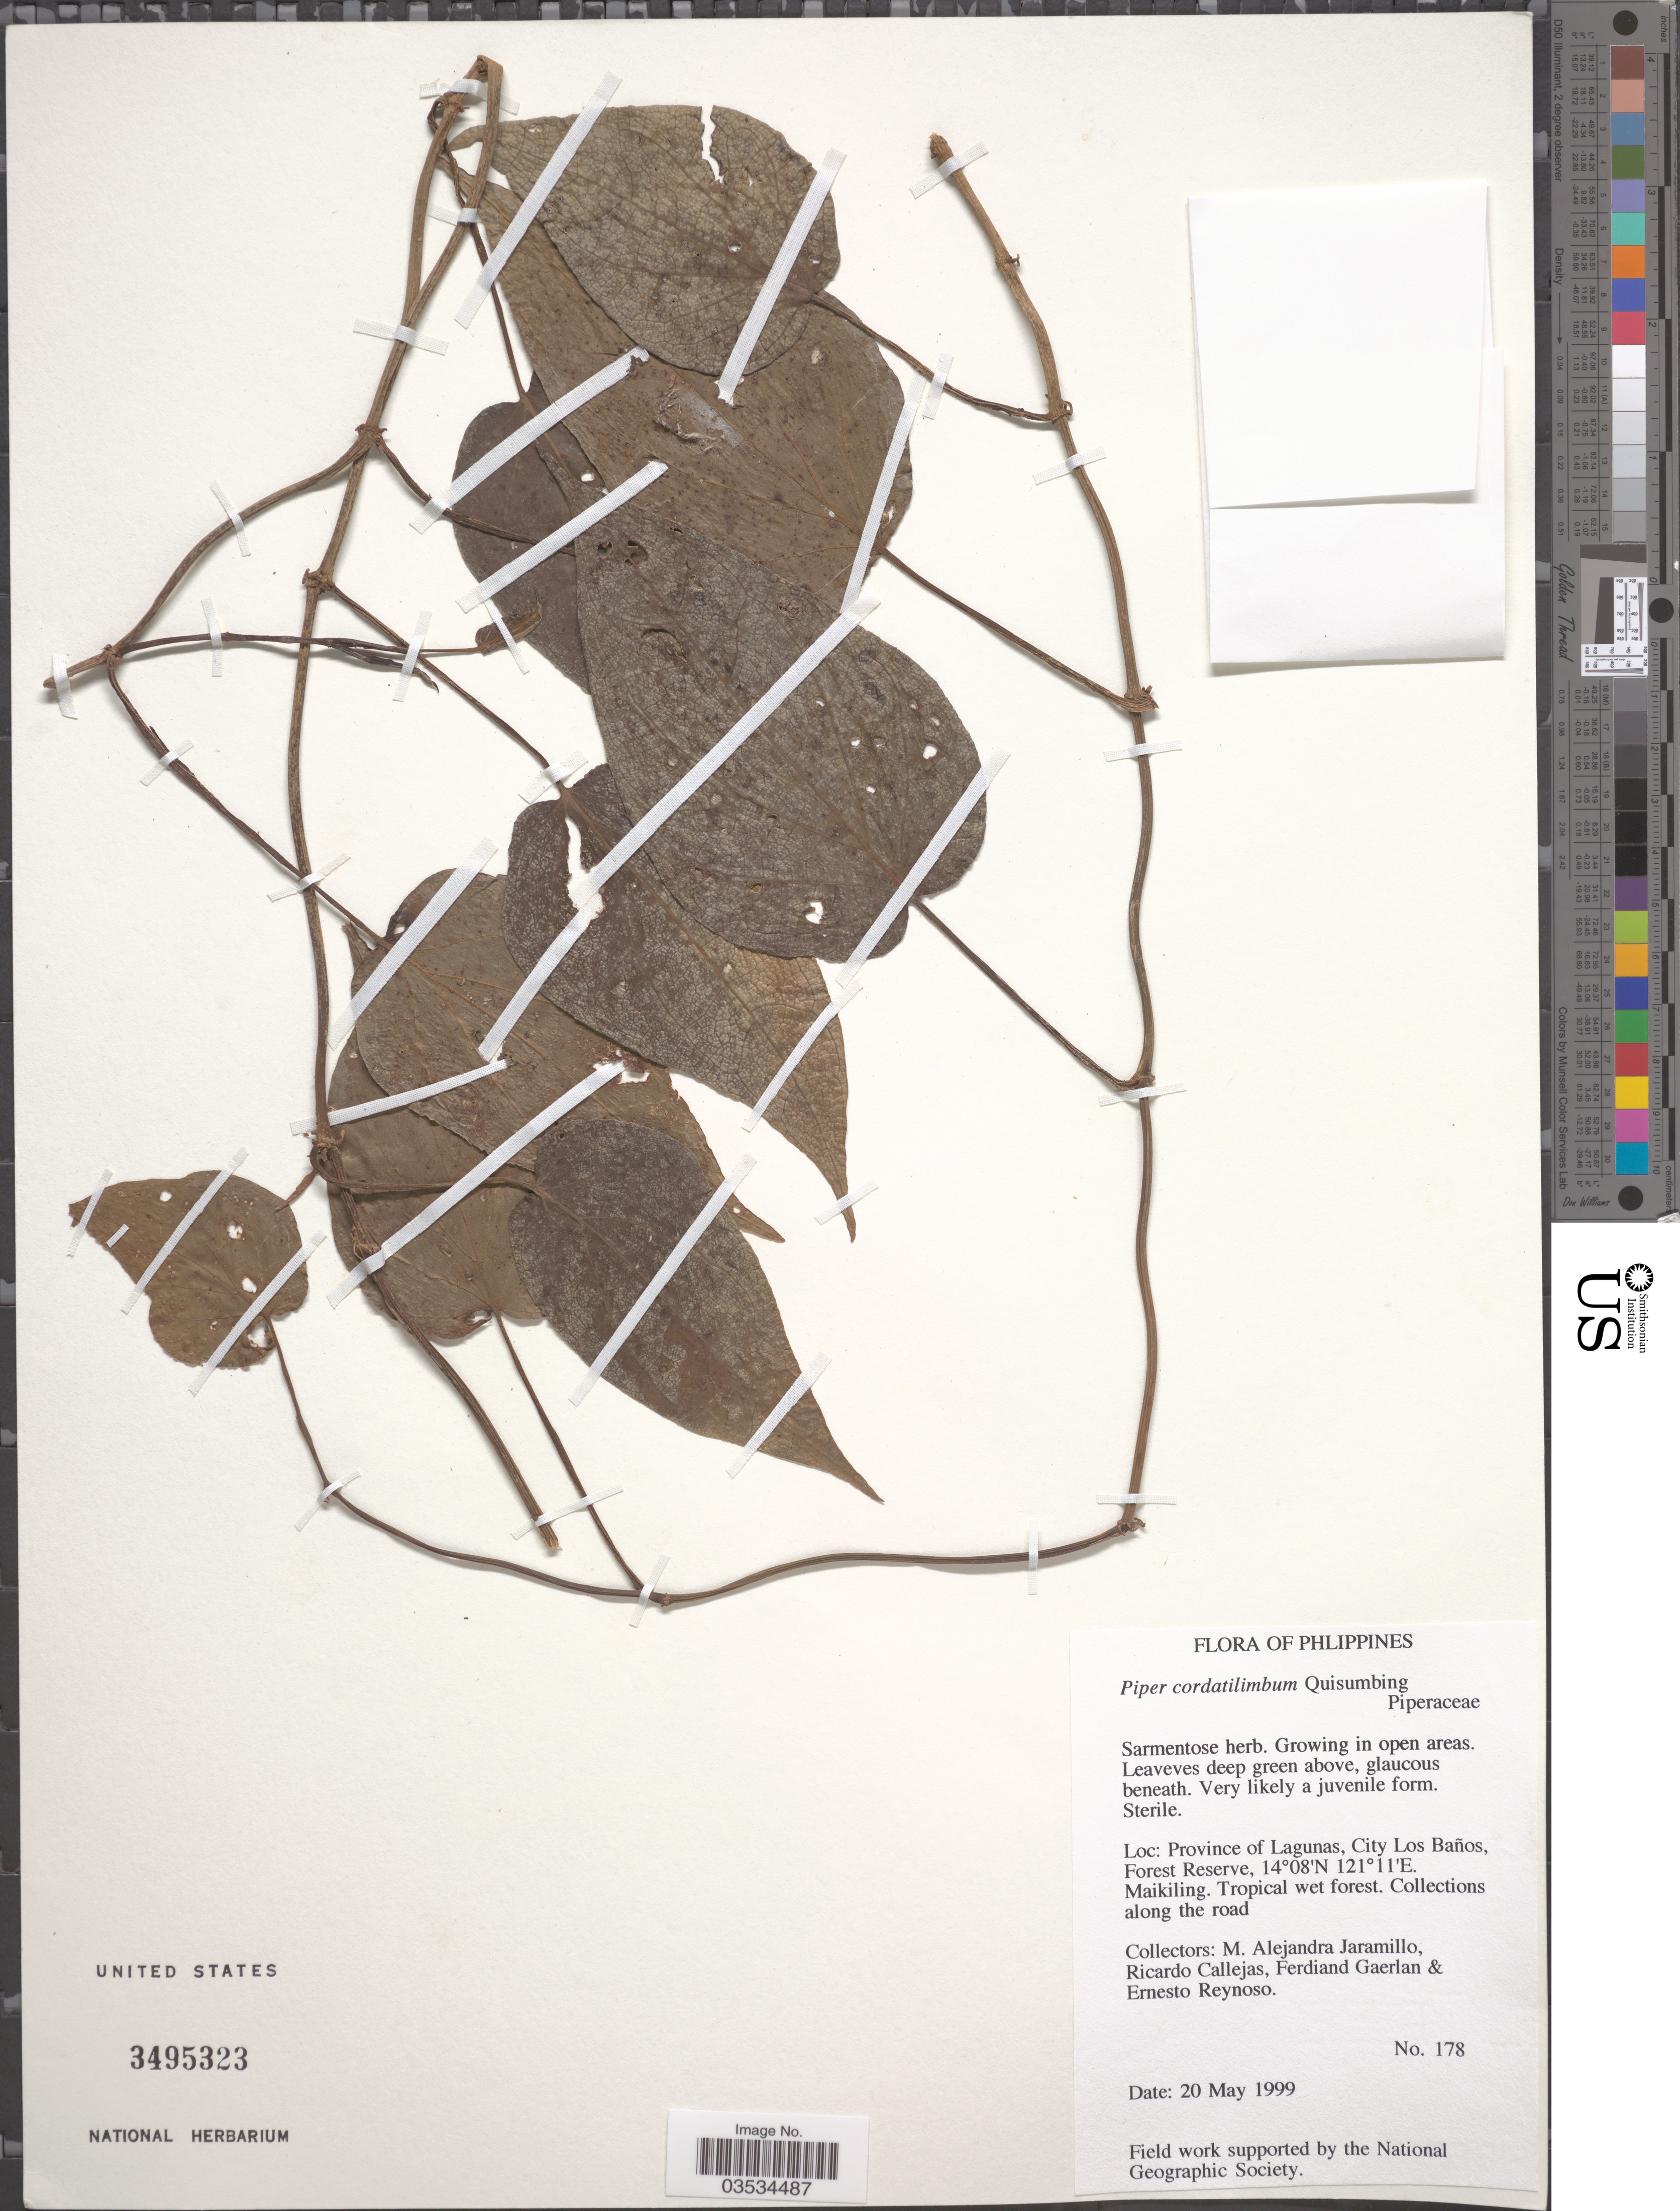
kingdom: Plantae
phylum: Tracheophyta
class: Magnoliopsida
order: Piperales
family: Piperaceae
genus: Piper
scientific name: Piper cordatilimbum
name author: Quisumb.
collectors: M. A. Jaramillo, R. Callejas, F. Gaerlan & E. Reynoso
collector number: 178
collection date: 1999-05-20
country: Philippines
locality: Province of Lagunas, City Los Baños, Forest Reserve.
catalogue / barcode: US 3495323